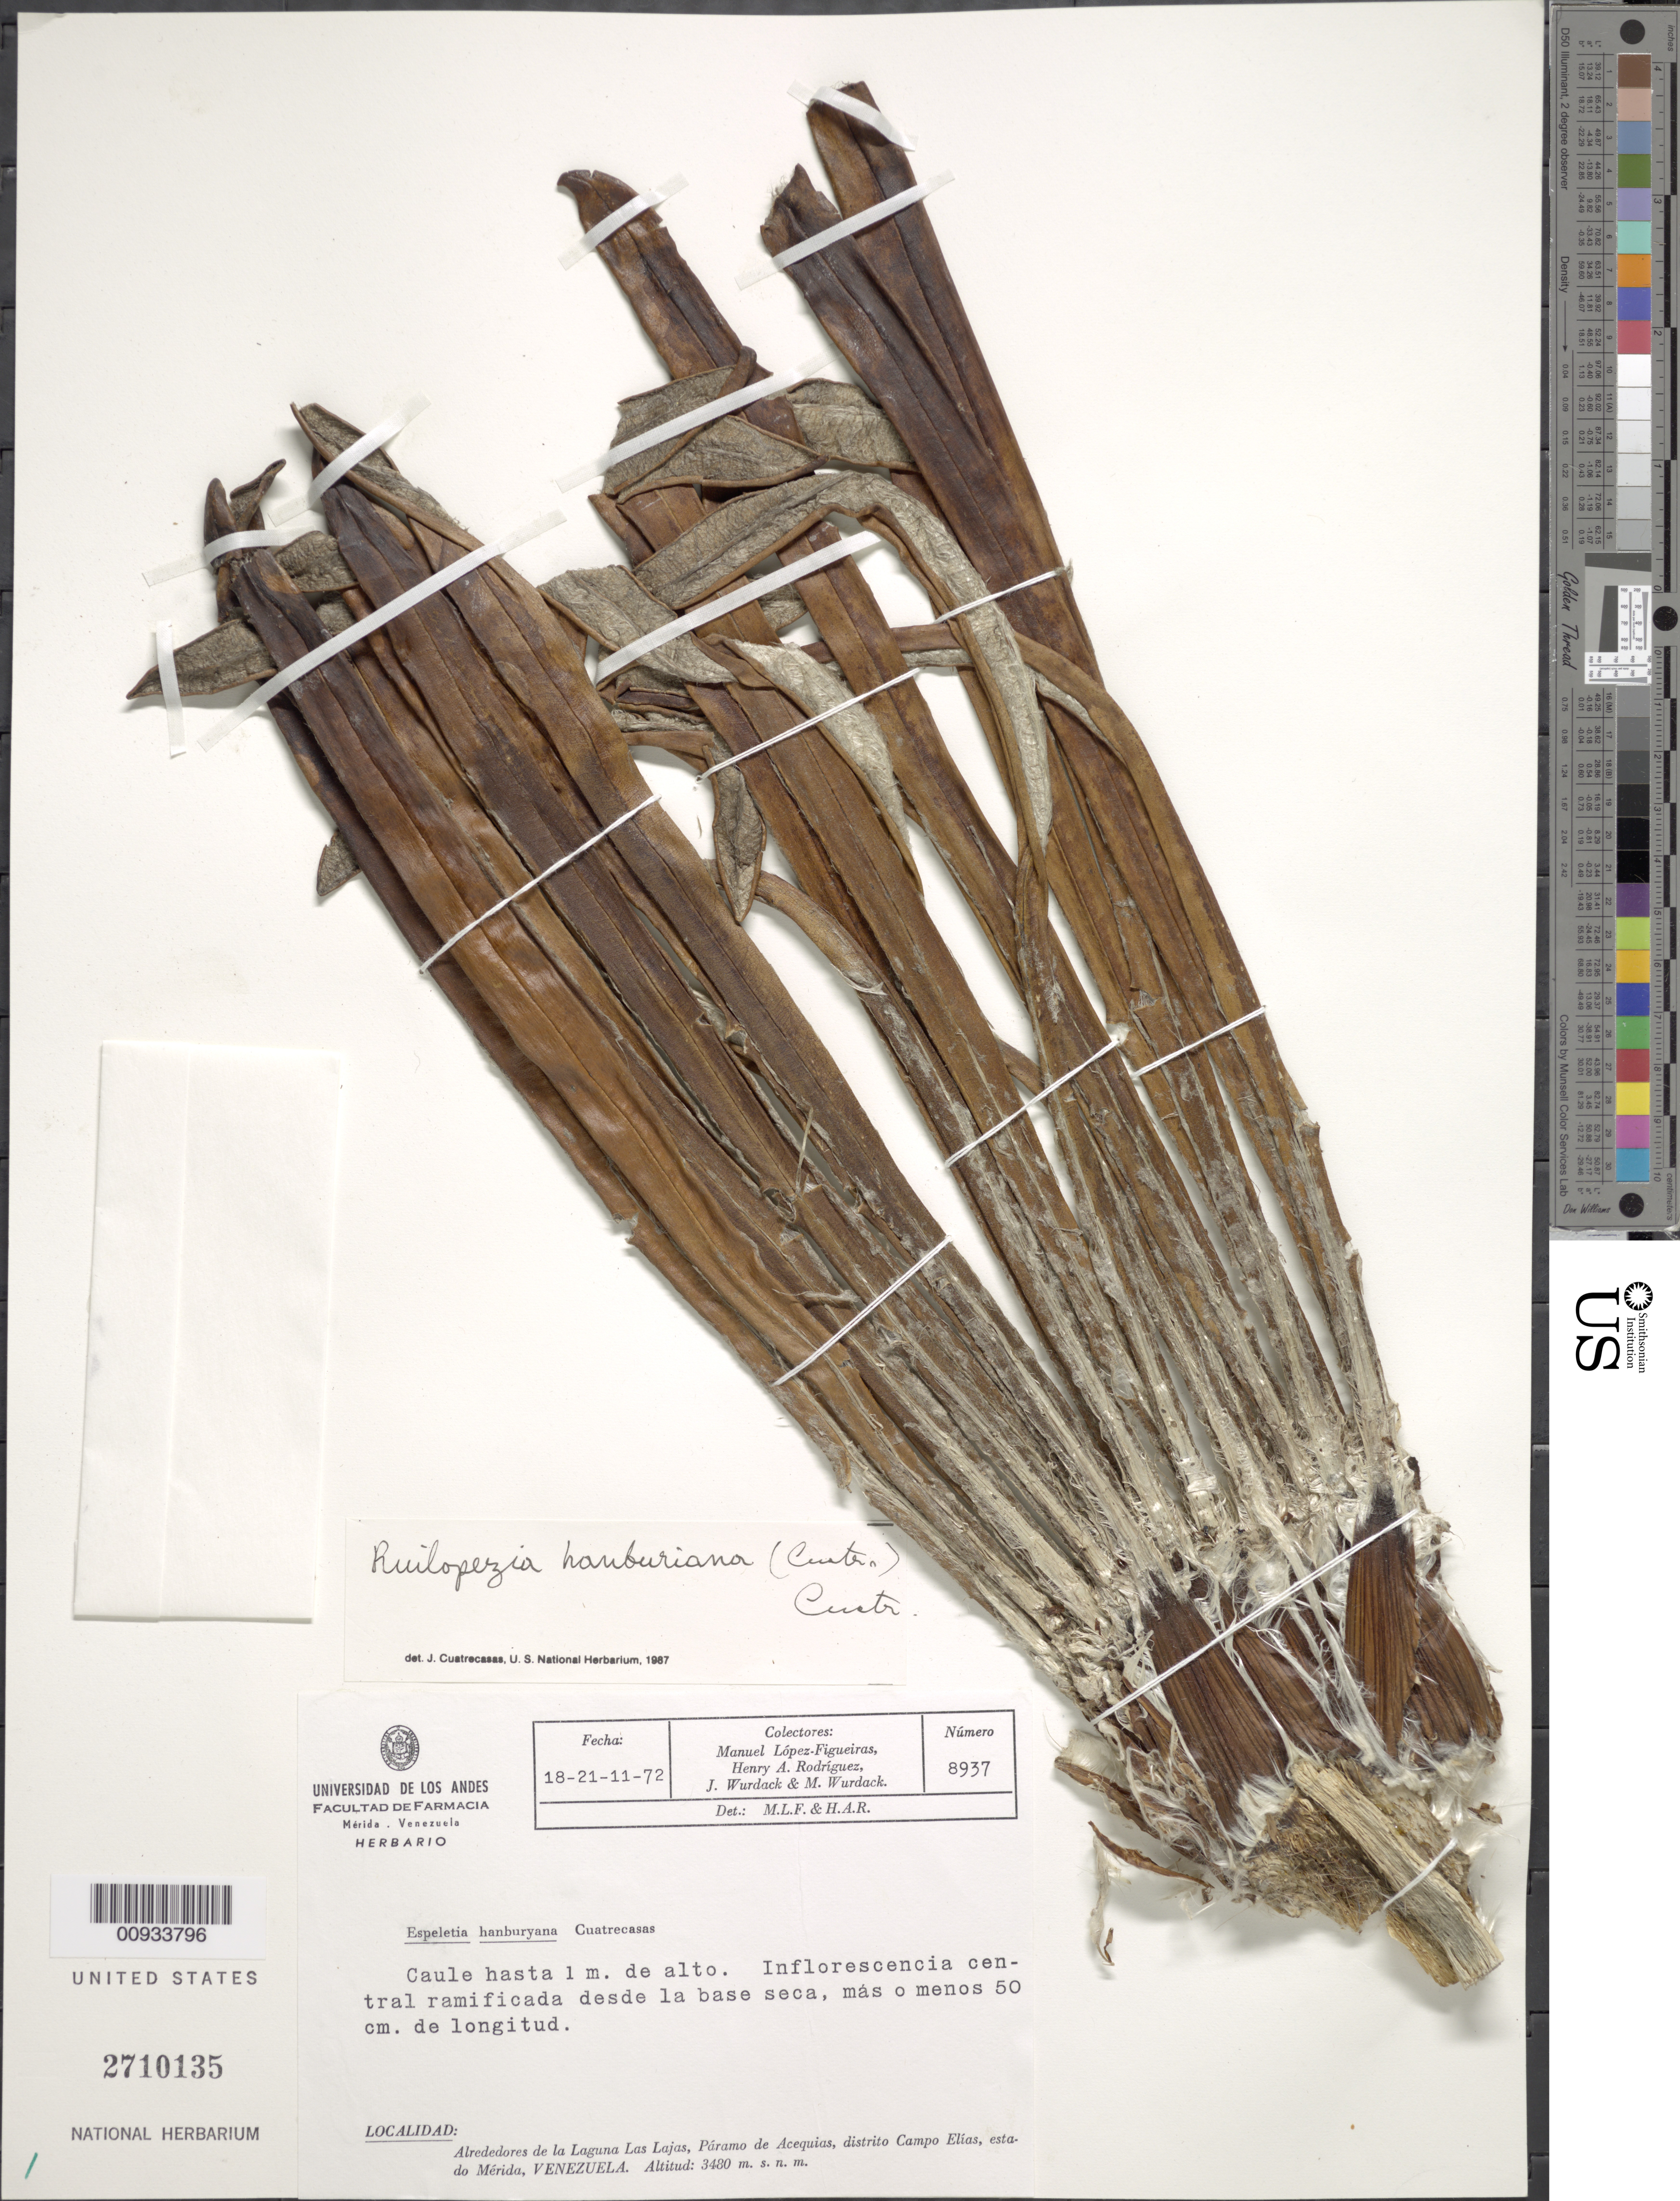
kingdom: Plantae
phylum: Tracheophyta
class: Magnoliopsida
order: Asterales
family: Asteraceae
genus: Ruilopezia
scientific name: Ruilopezia hanburiana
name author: (Cuatrec.) Cuatrec.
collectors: M. López Figueiras, H. A. Rodriguez, J. J. Wurdack & M. L. Wurdack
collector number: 8937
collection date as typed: Transcribed d/m/y: 18/11/72 to 21/11/72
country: Venezuela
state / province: Mérida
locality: Alrededores de la Laguna Las Lajas, Paramo de Acequias, Distrito Campo Elias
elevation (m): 3480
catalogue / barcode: US 2710135